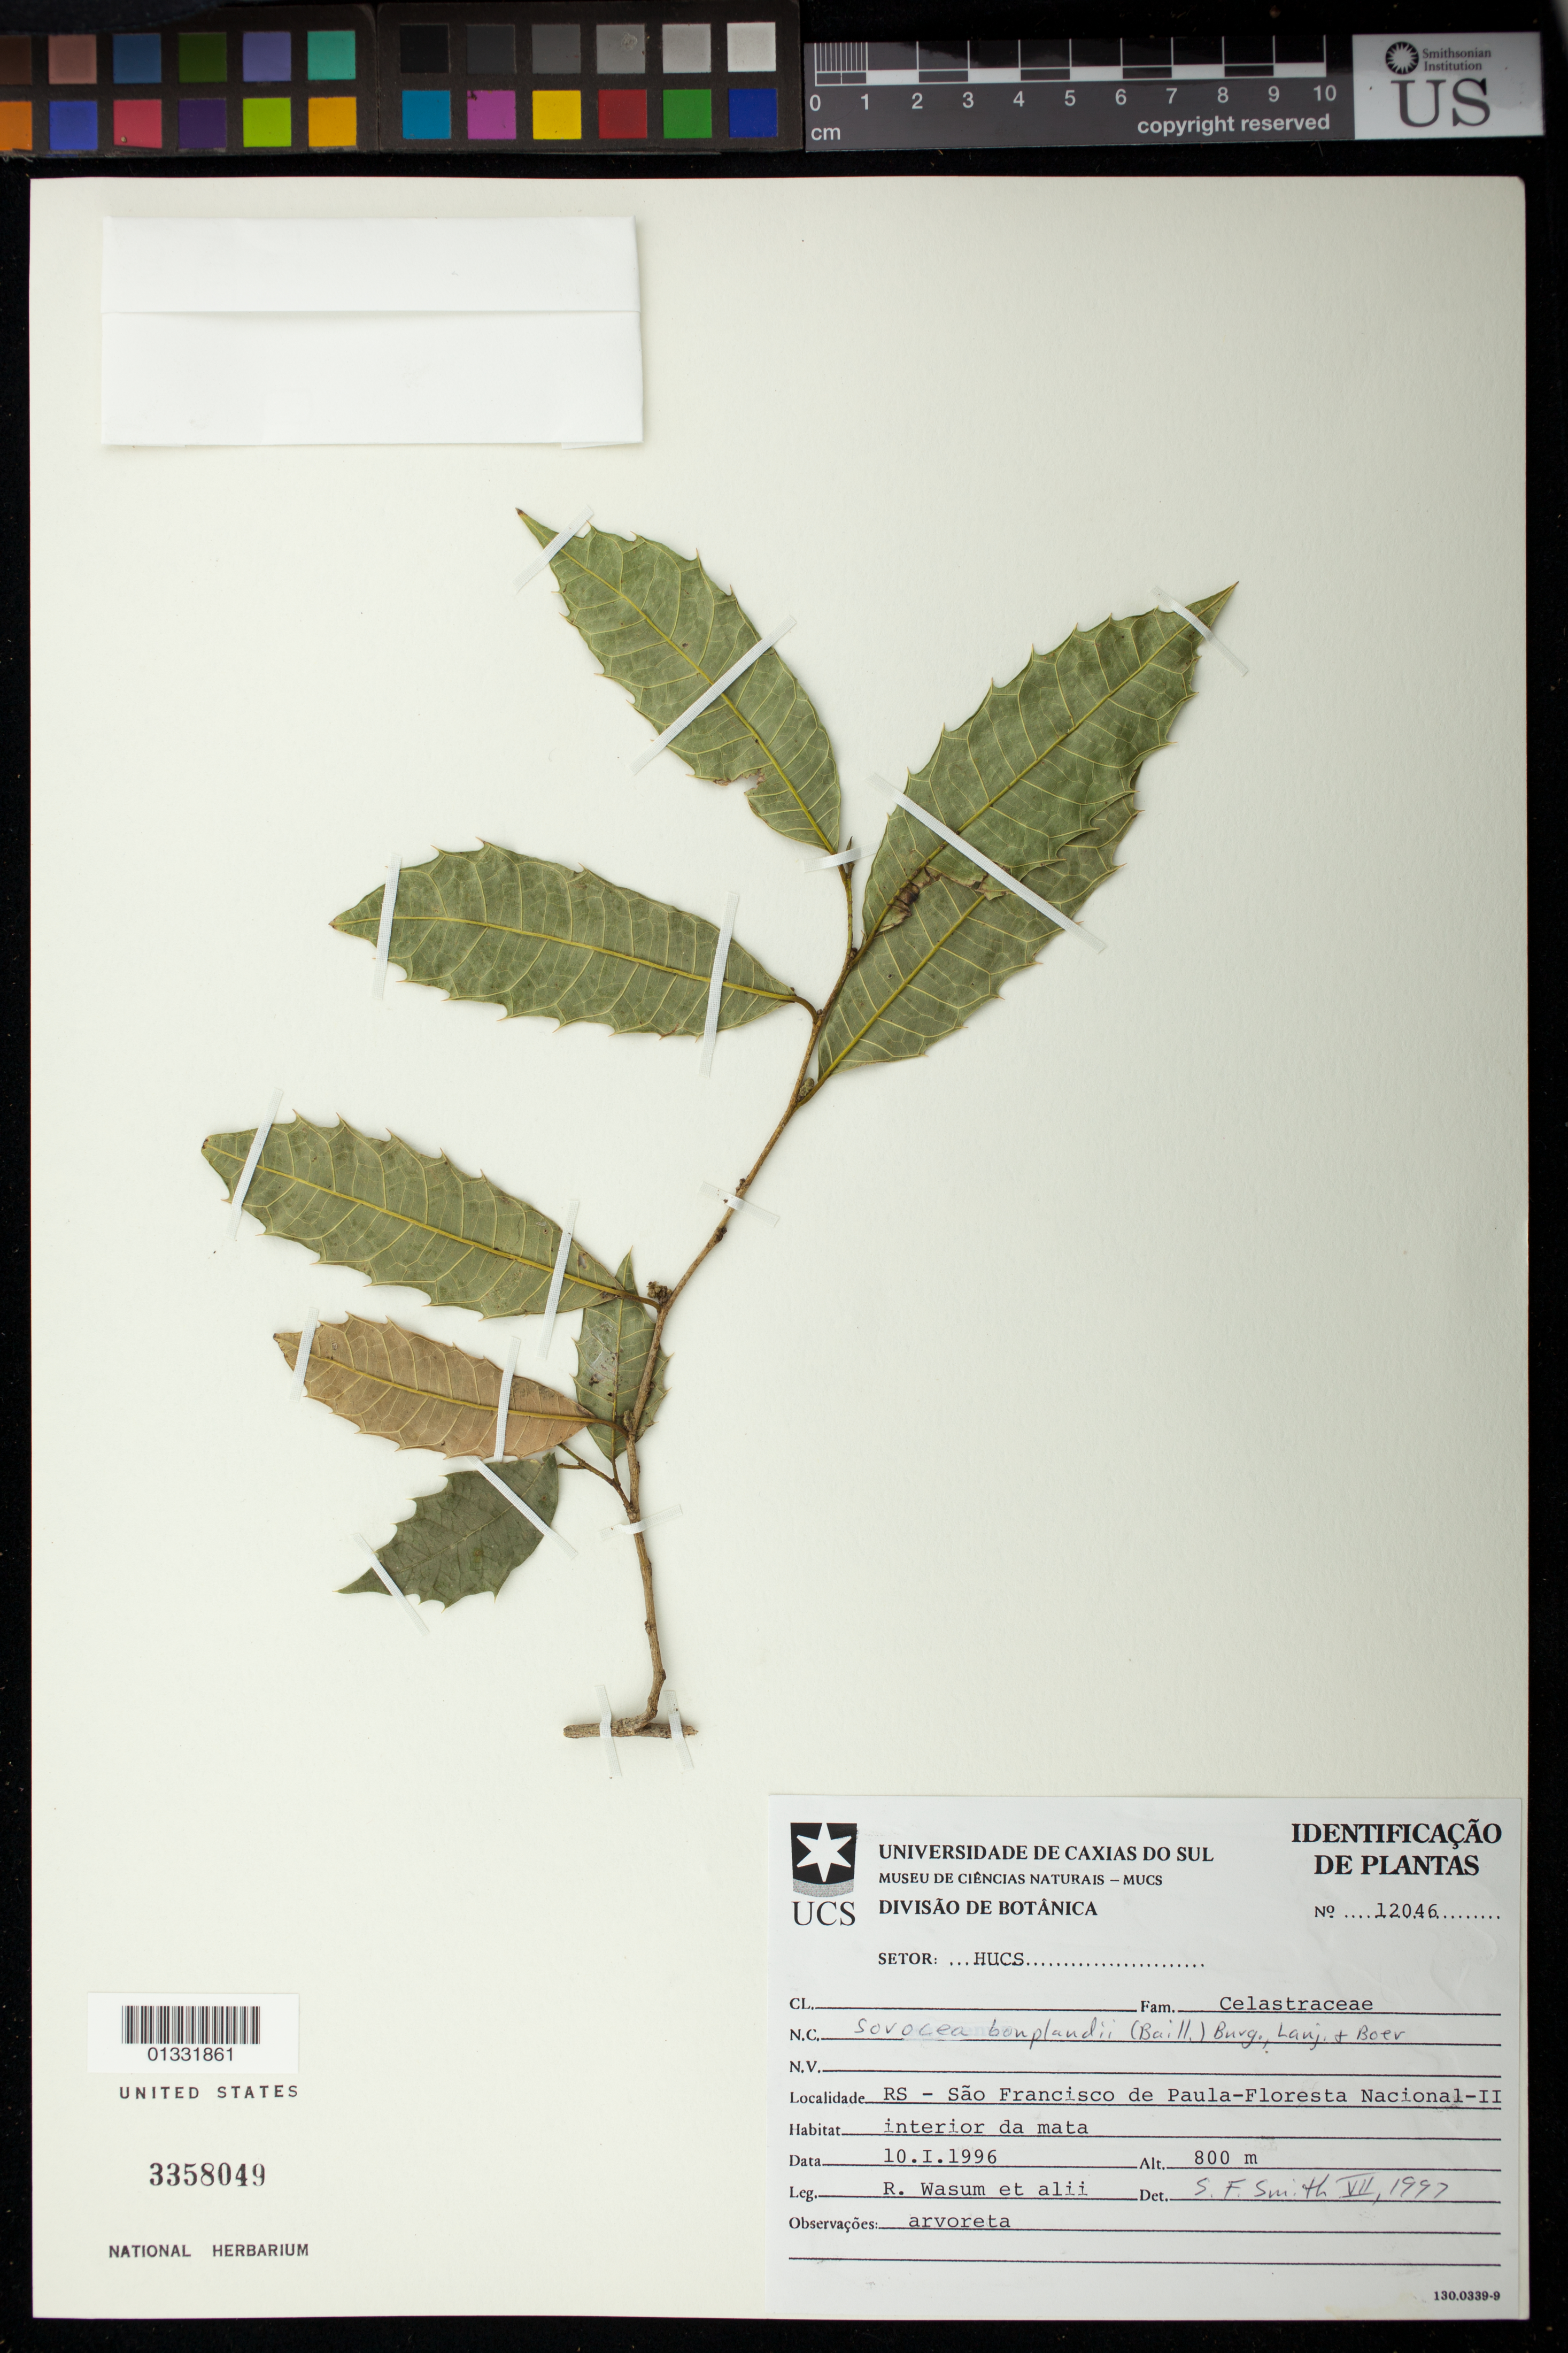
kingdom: Plantae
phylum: Tracheophyta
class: Magnoliopsida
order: Rosales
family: Moraceae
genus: Sorocea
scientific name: Sorocea bonplandii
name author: (Baill.) W.C. Burger et al.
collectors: R. Wasum et al.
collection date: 1996-01-10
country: Brazil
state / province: Rio Grande do Sul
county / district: São Francisco de Paula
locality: Floresta Nacional II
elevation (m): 800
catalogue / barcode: US 3358049